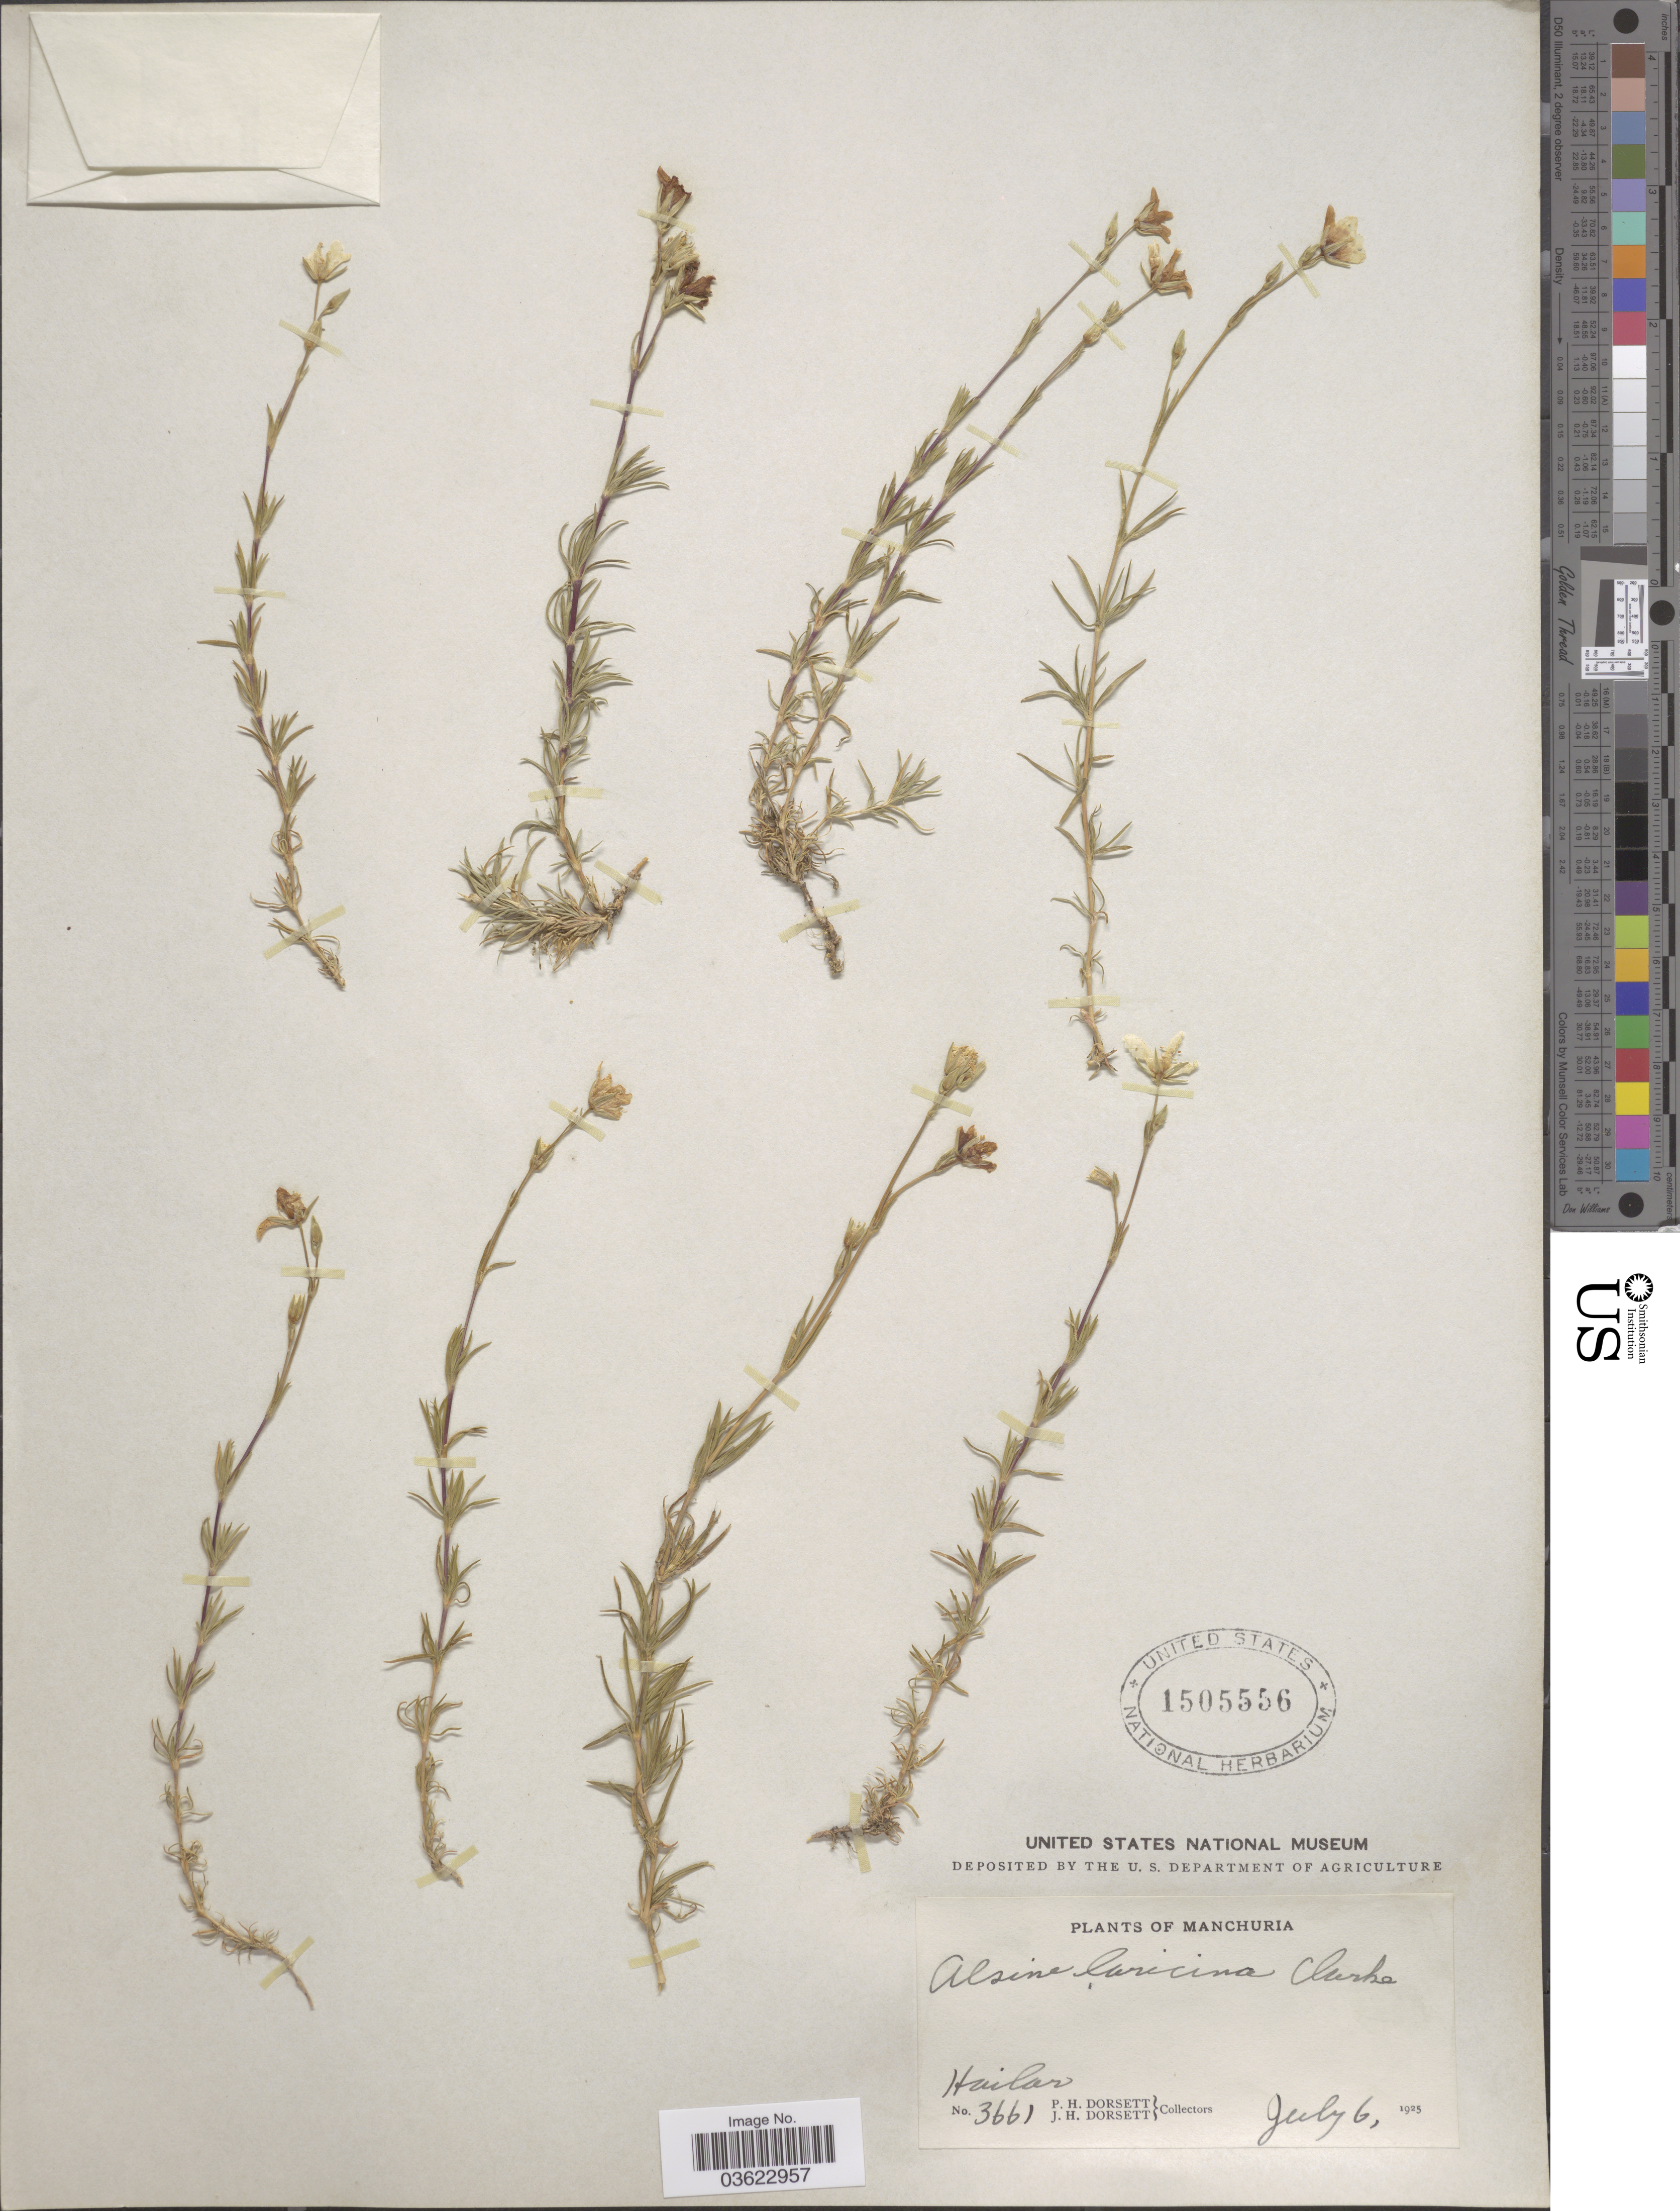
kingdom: Plantae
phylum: Tracheophyta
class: Magnoliopsida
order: Caryophyllales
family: Caryophyllaceae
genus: Pseudocherleria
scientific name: Pseudocherleria laricina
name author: (L.) Dillenb. & Kadereit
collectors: P. H. Dorsett & J. Dorsett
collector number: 3661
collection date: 1925-07-06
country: China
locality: Manchuria. Hailar.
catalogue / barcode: US 1505556